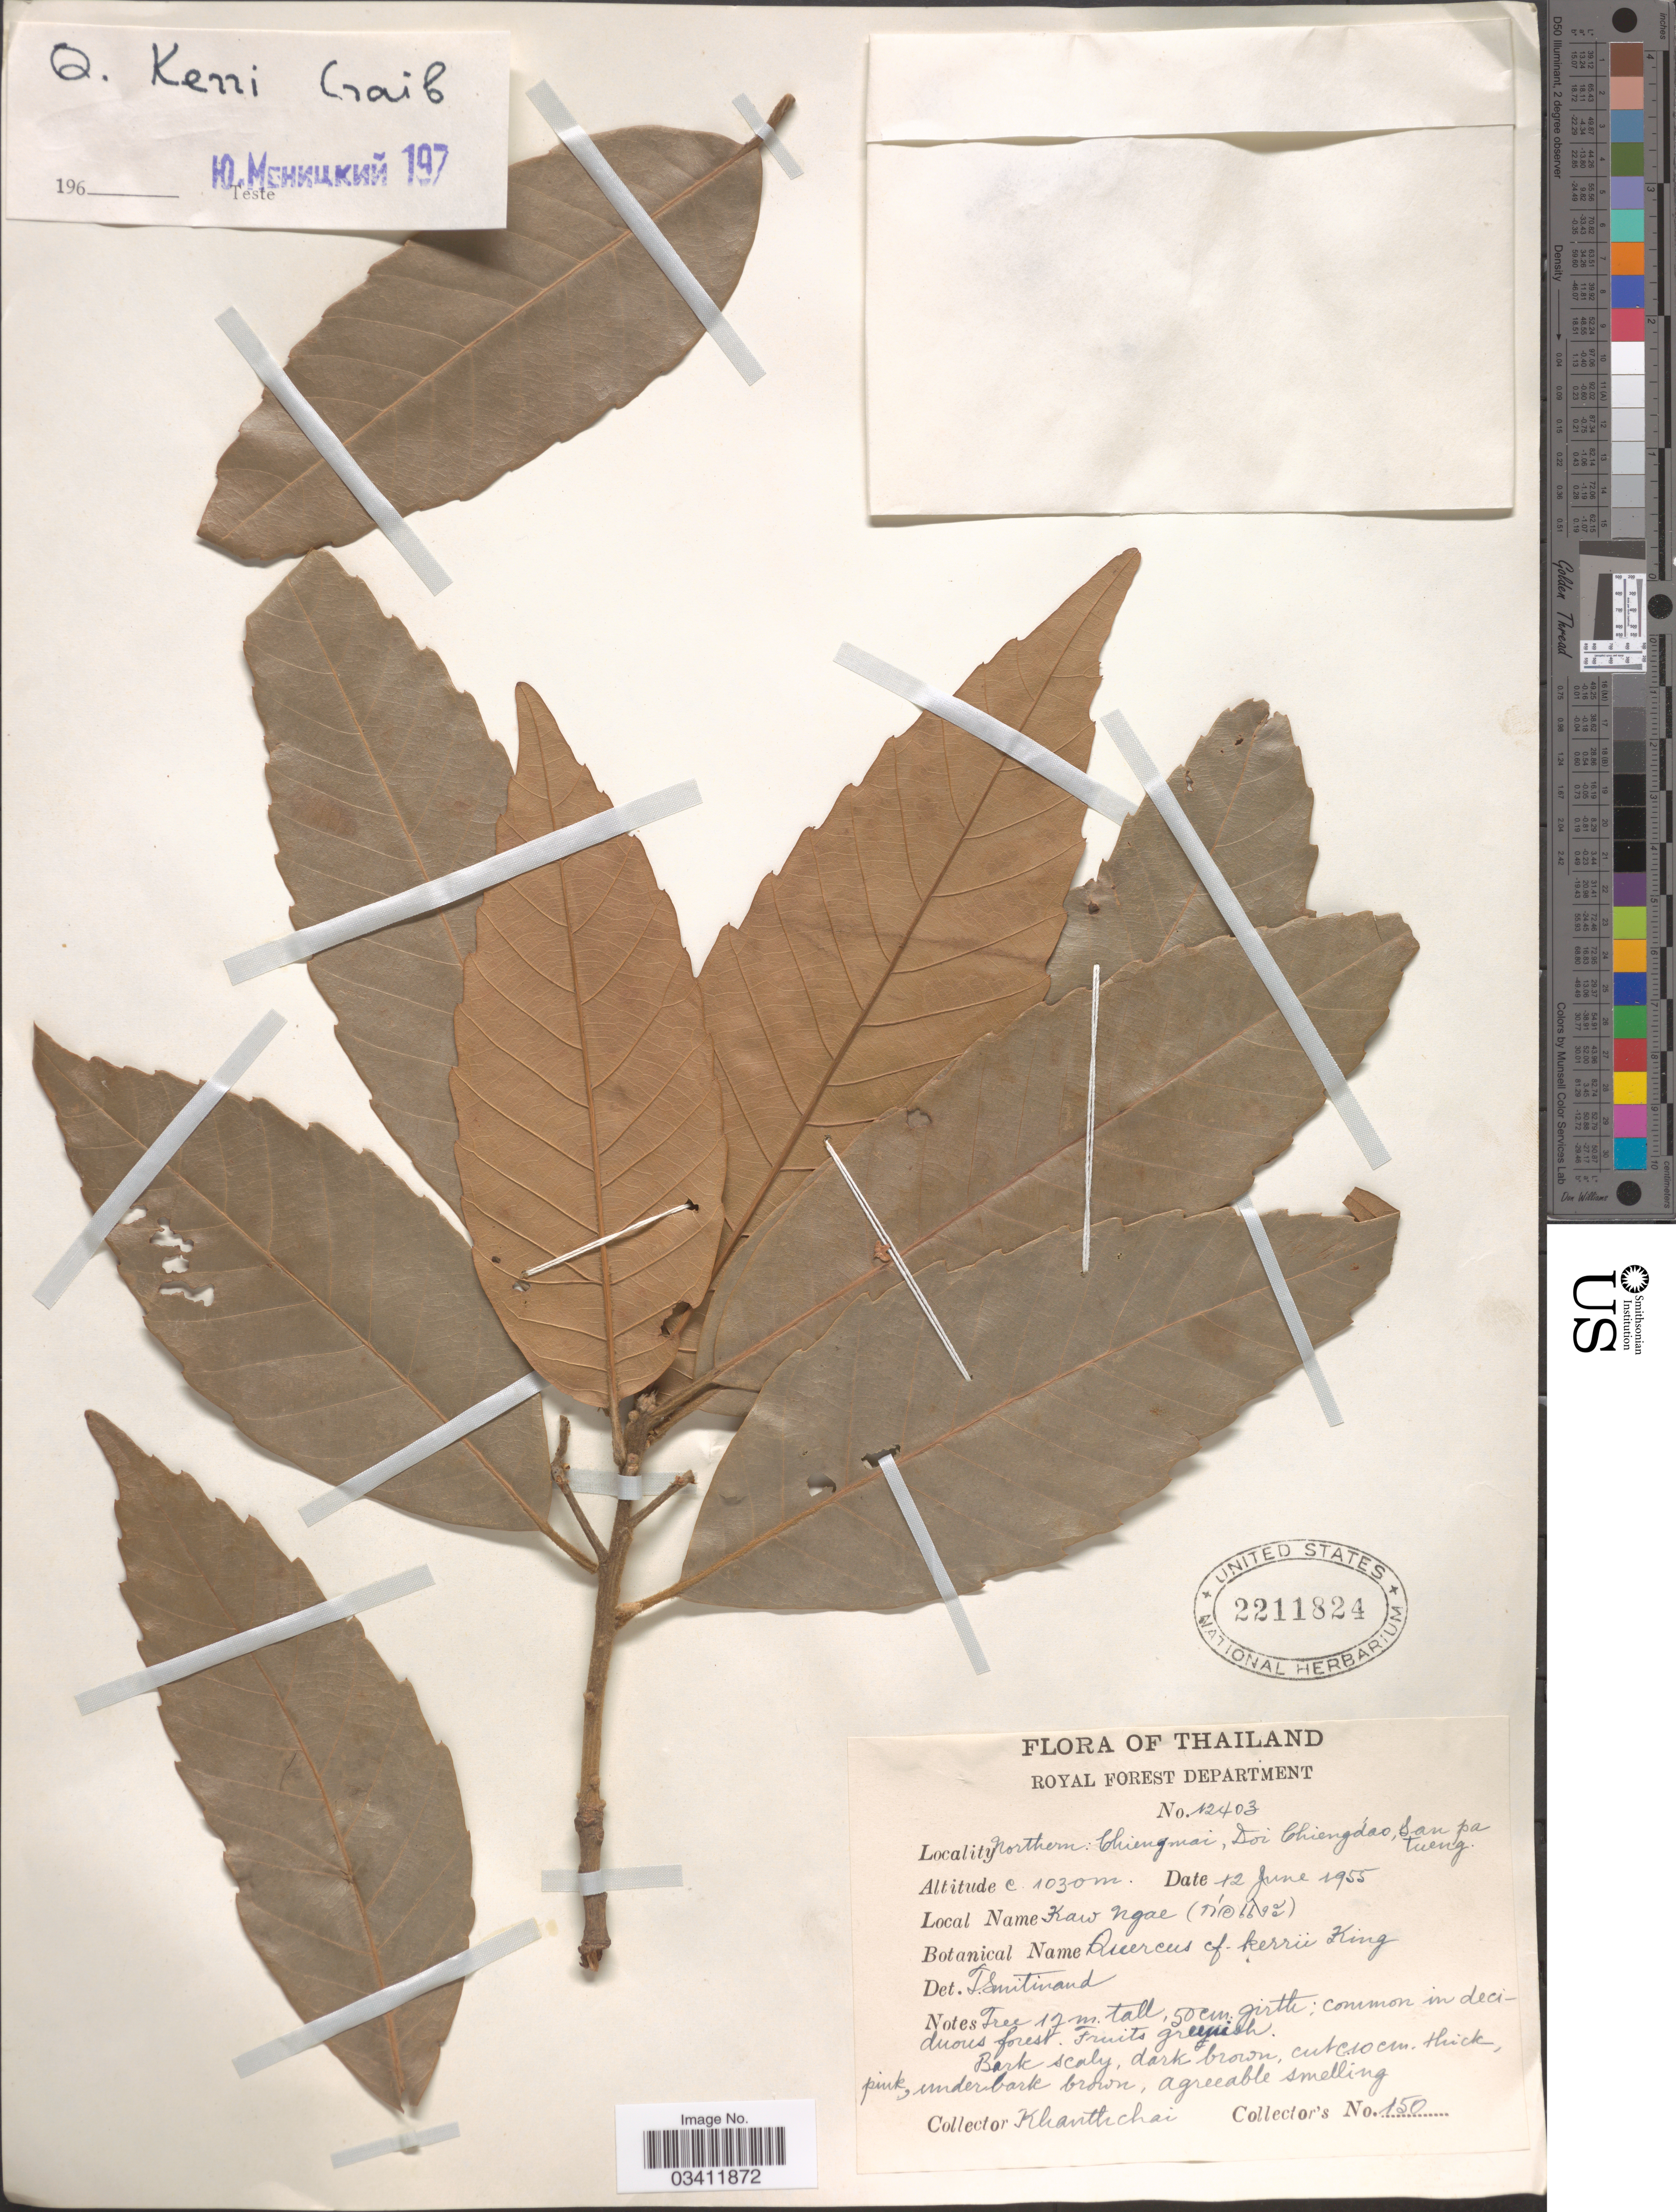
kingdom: Plantae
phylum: Tracheophyta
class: Magnoliopsida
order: Fagales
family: Fagaceae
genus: Quercus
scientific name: Quercus kerrii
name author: Craib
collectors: Khanthchai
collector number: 150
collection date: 1955-06-12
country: Thailand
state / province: Chiang Mai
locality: Northern: Chiengmai, Doi Chiengdao, San pa Tueng.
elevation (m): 1030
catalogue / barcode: US 2211824